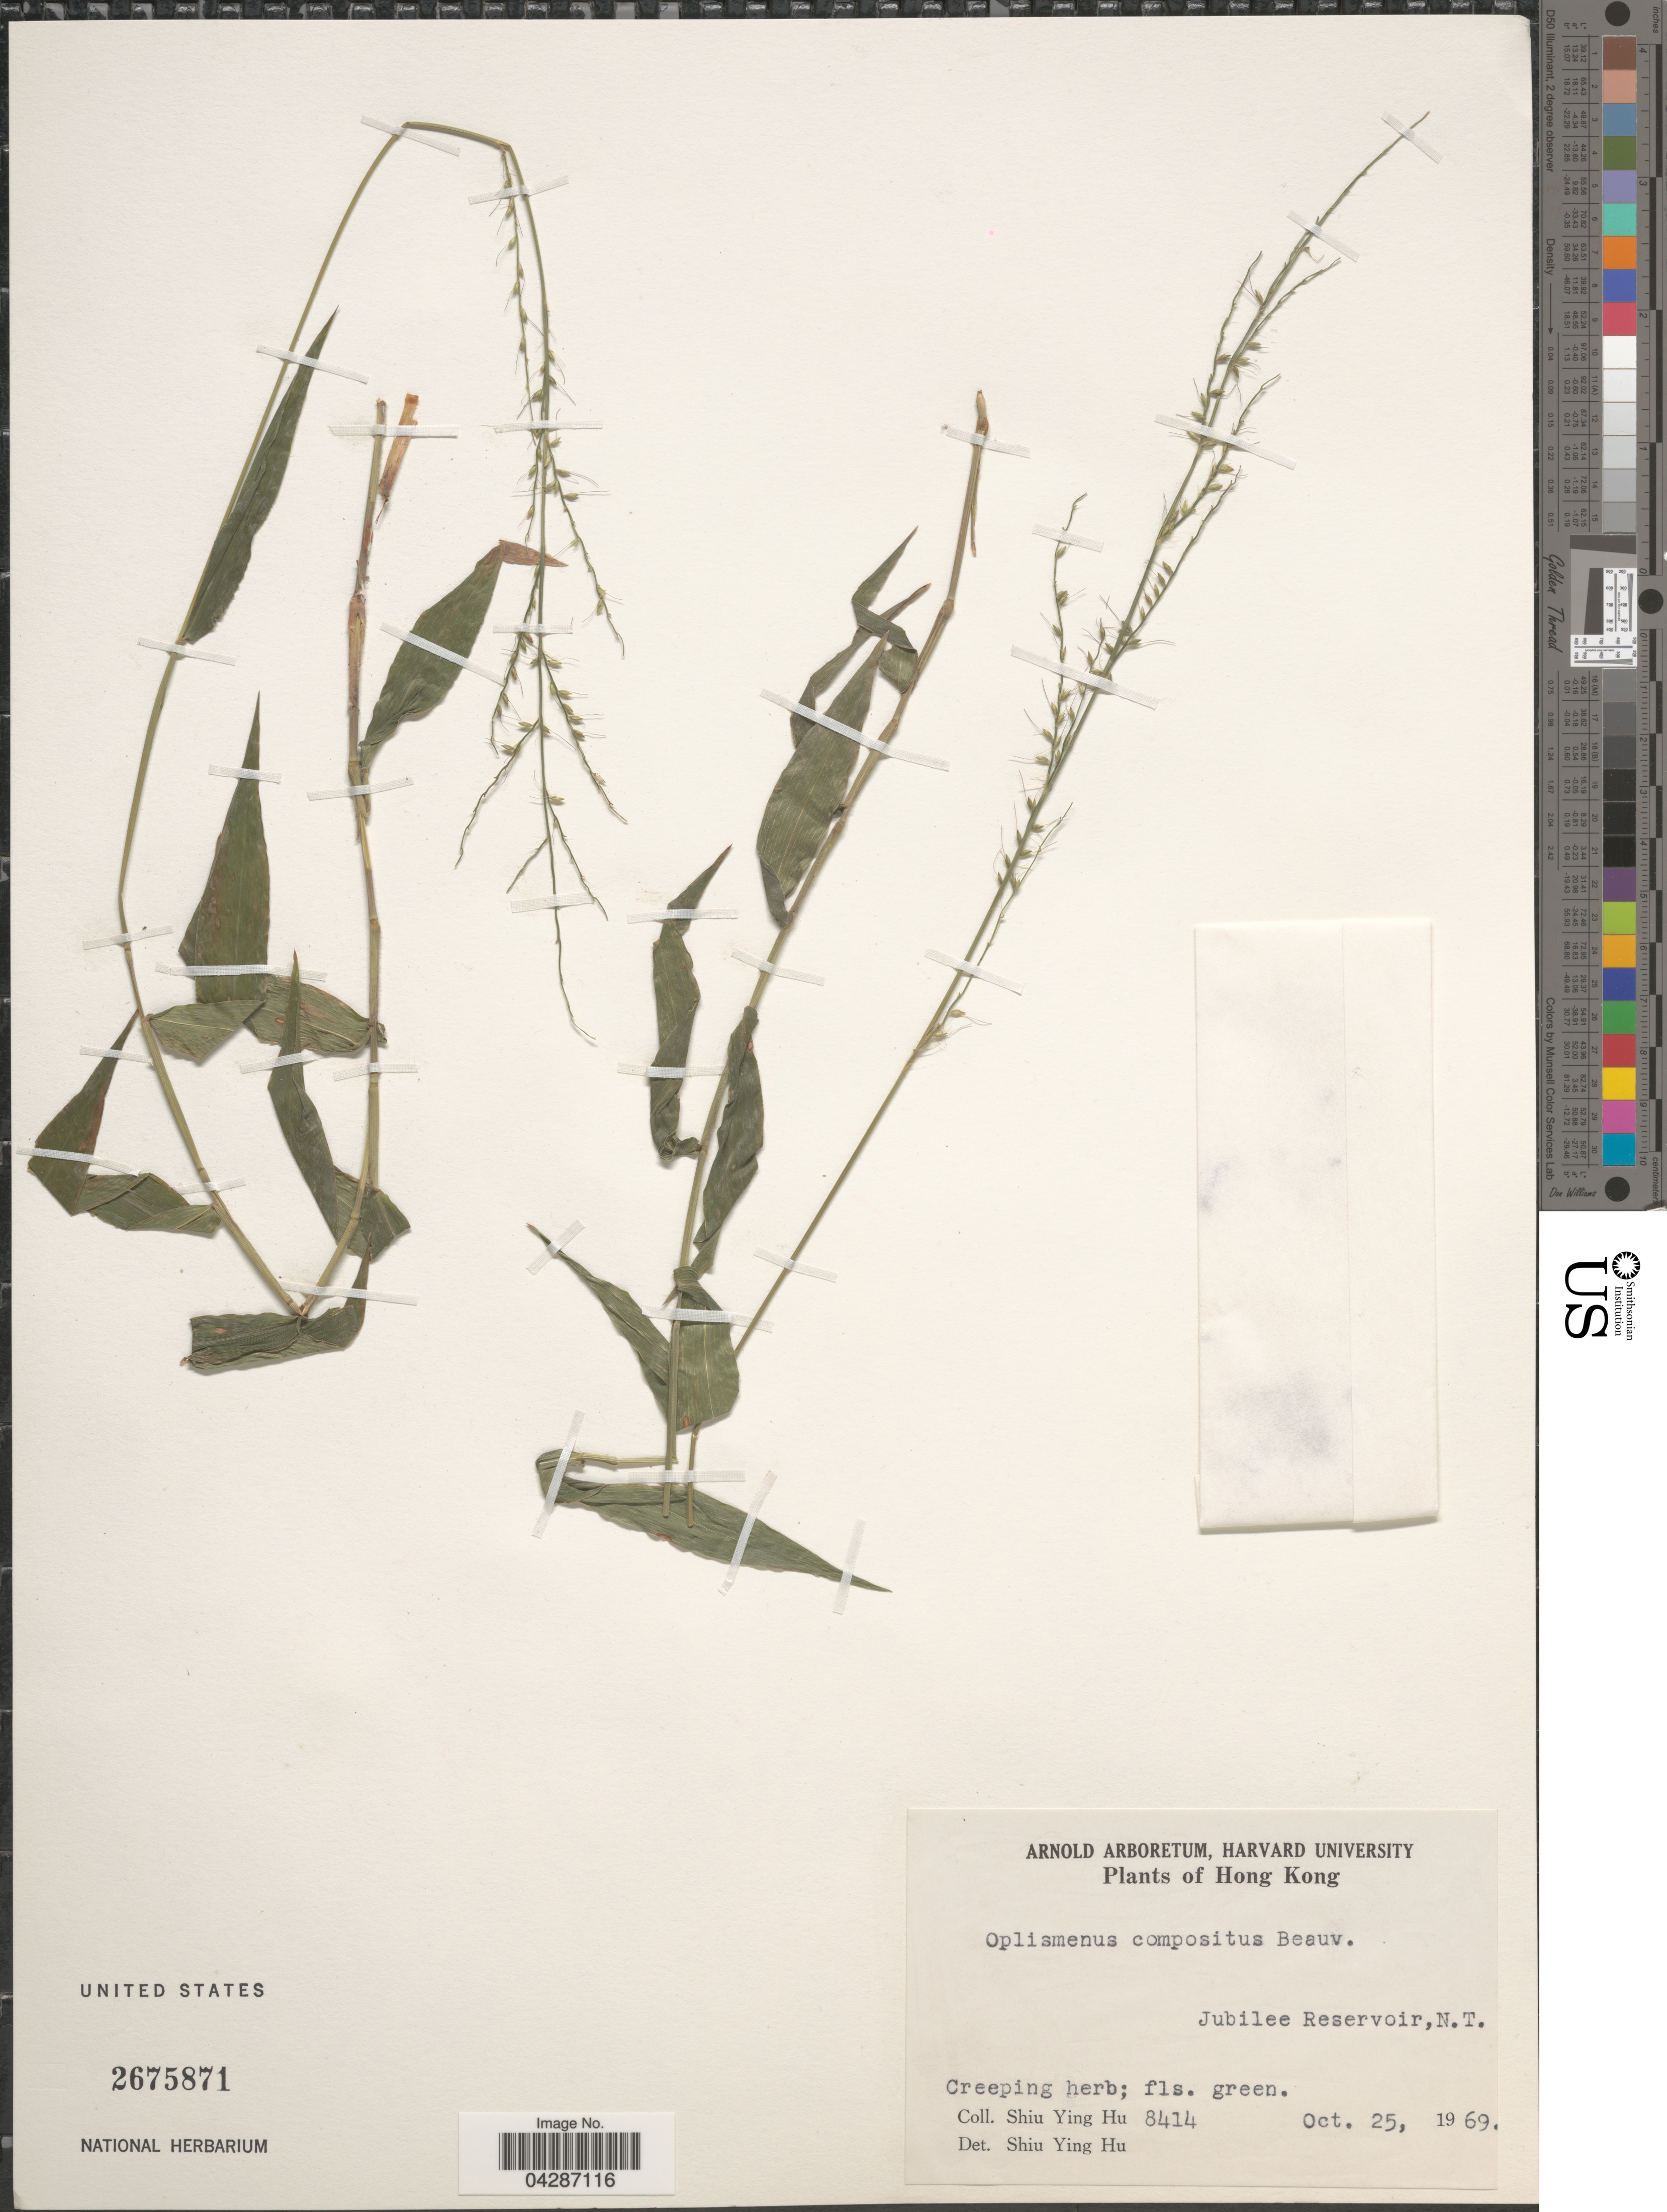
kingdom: Plantae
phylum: Tracheophyta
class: Liliopsida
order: Poales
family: Poaceae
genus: Oplismenus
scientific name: Oplismenus compositus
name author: (L.) P. Beauv.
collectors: S. Y. Hu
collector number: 8414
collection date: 1969-10-25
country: China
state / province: Hong Kong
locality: Jubilee Reservoir, N.T.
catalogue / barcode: US 2675871